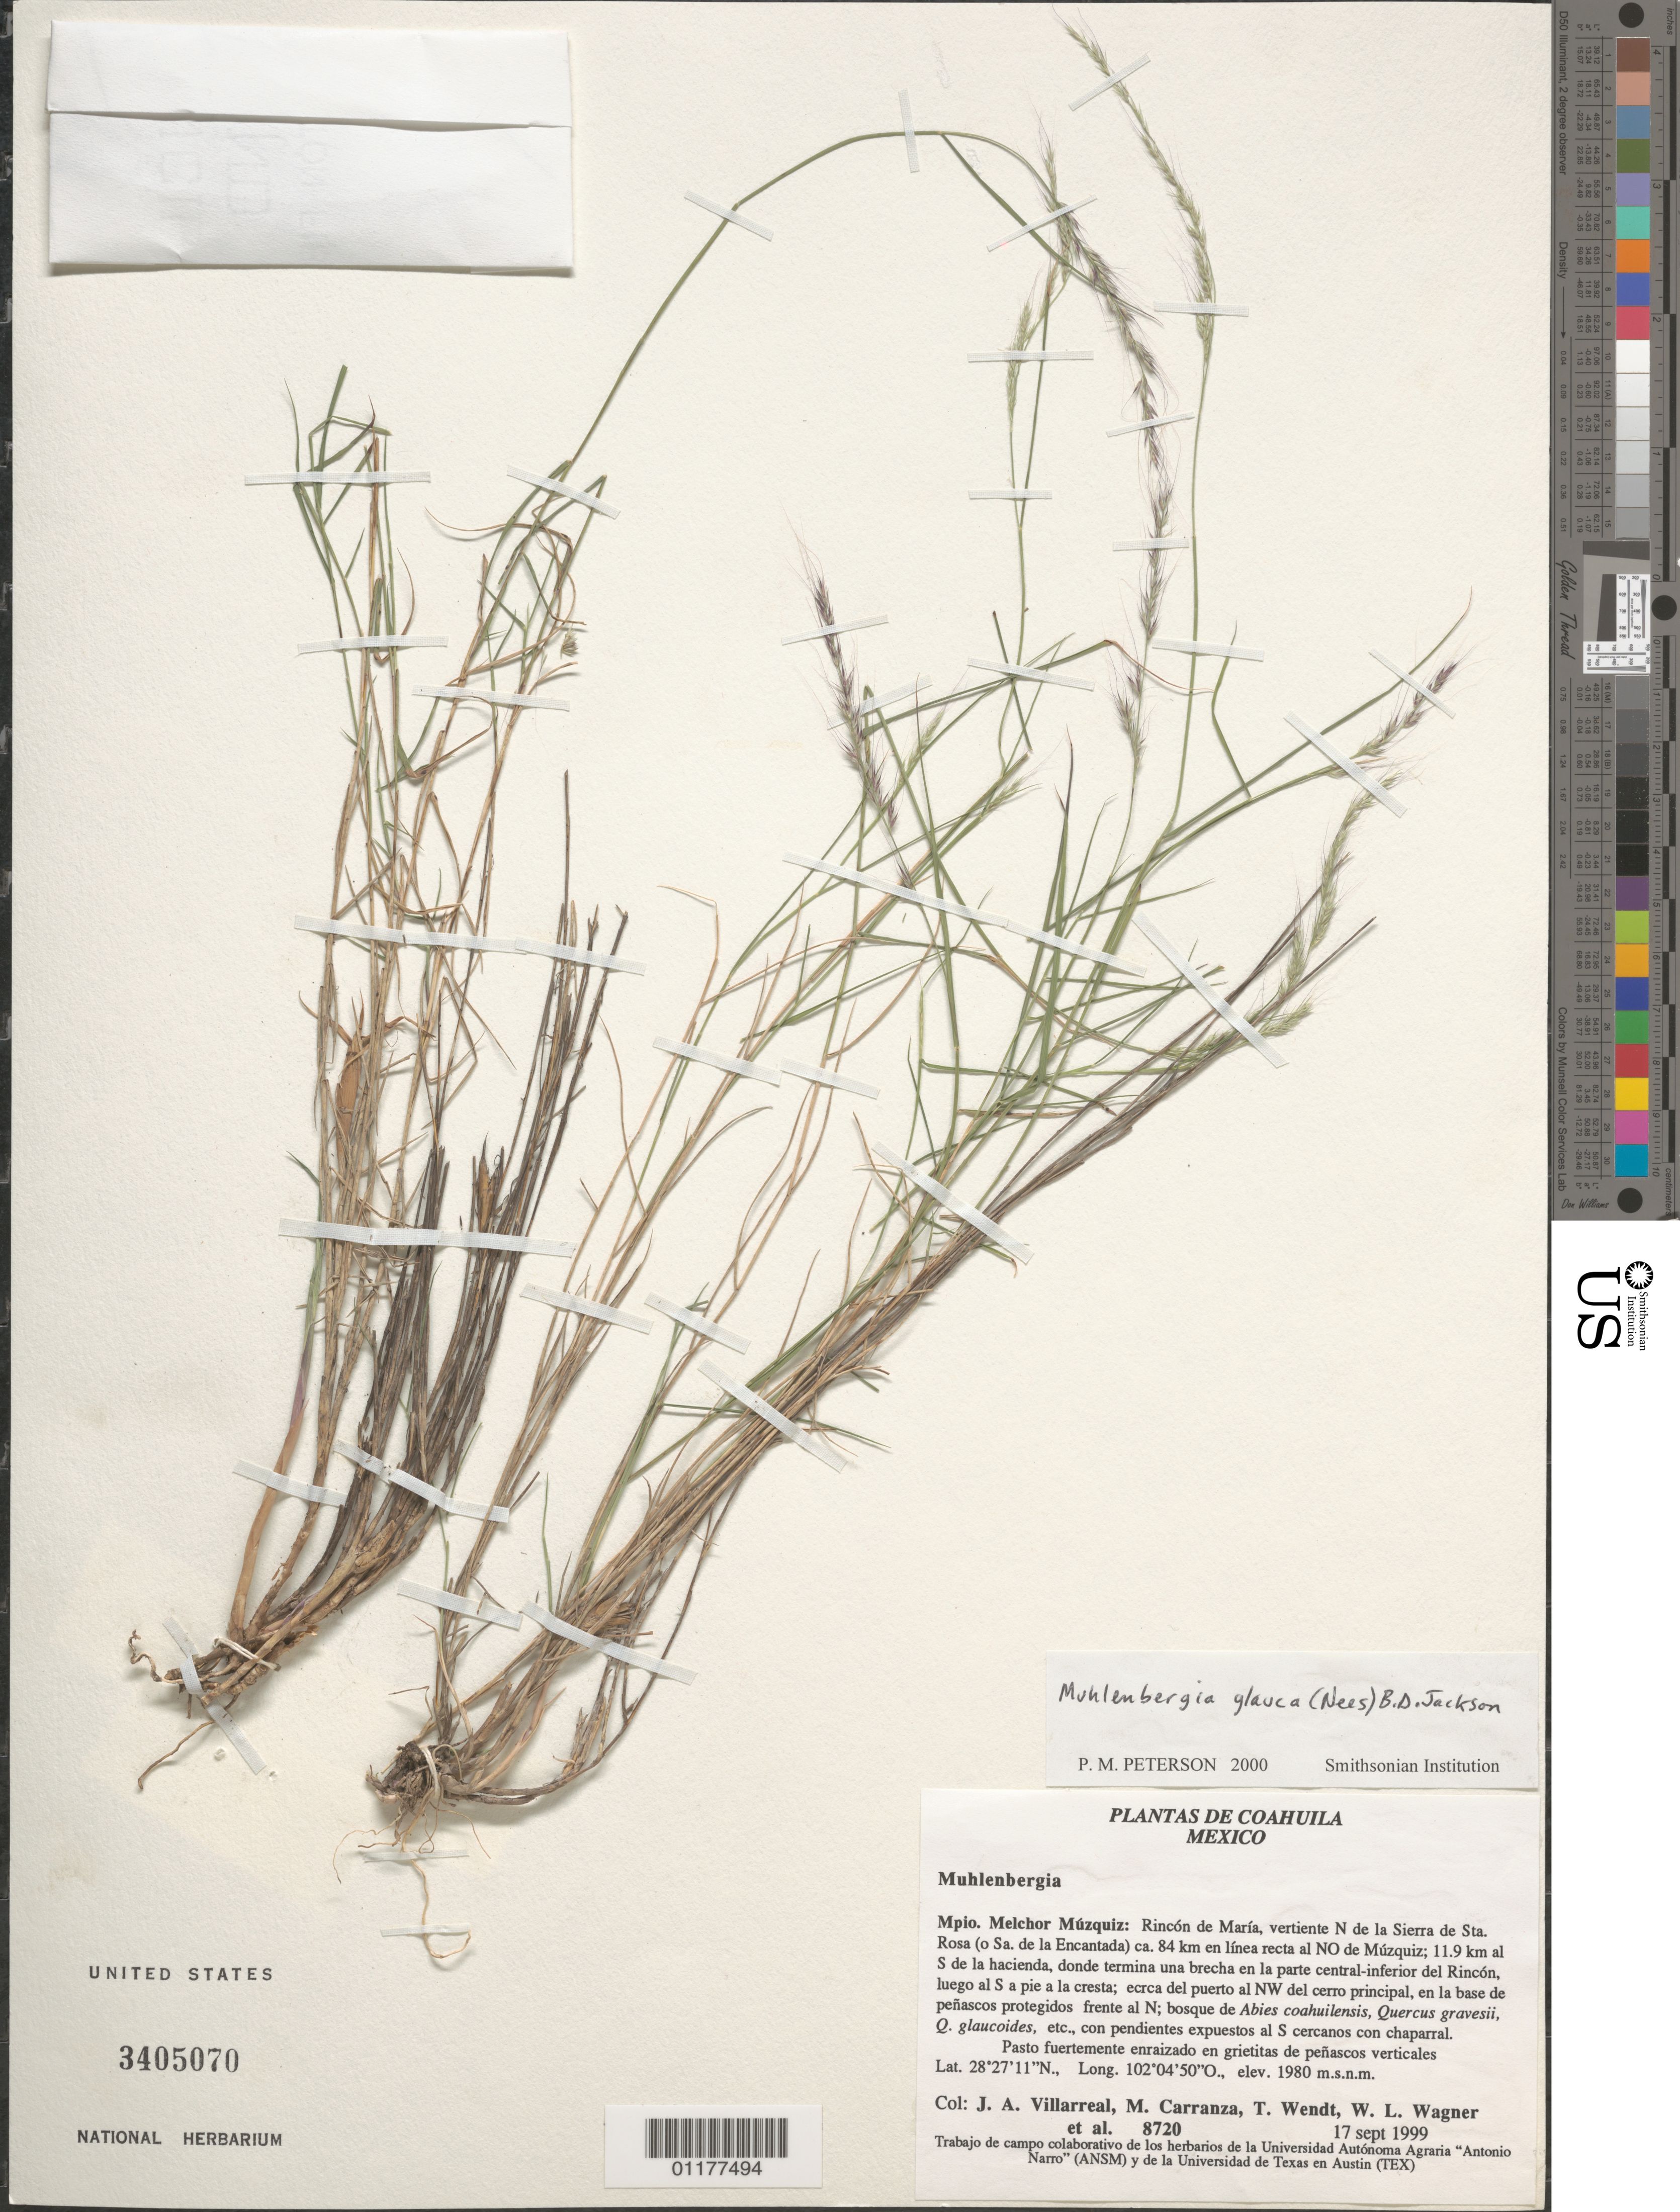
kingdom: Plantae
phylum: Tracheophyta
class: Liliopsida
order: Poales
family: Poaceae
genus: Muhlenbergia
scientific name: Muhlenbergia glauca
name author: (Nees) Mez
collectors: J. Villarreal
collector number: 8720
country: Mexico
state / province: Coahuila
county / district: Melchor Muzquiz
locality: Ricon de Maria, N of Sierra de Sta. Rosa, NW of Muzquiz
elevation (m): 1980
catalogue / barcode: US 3405070